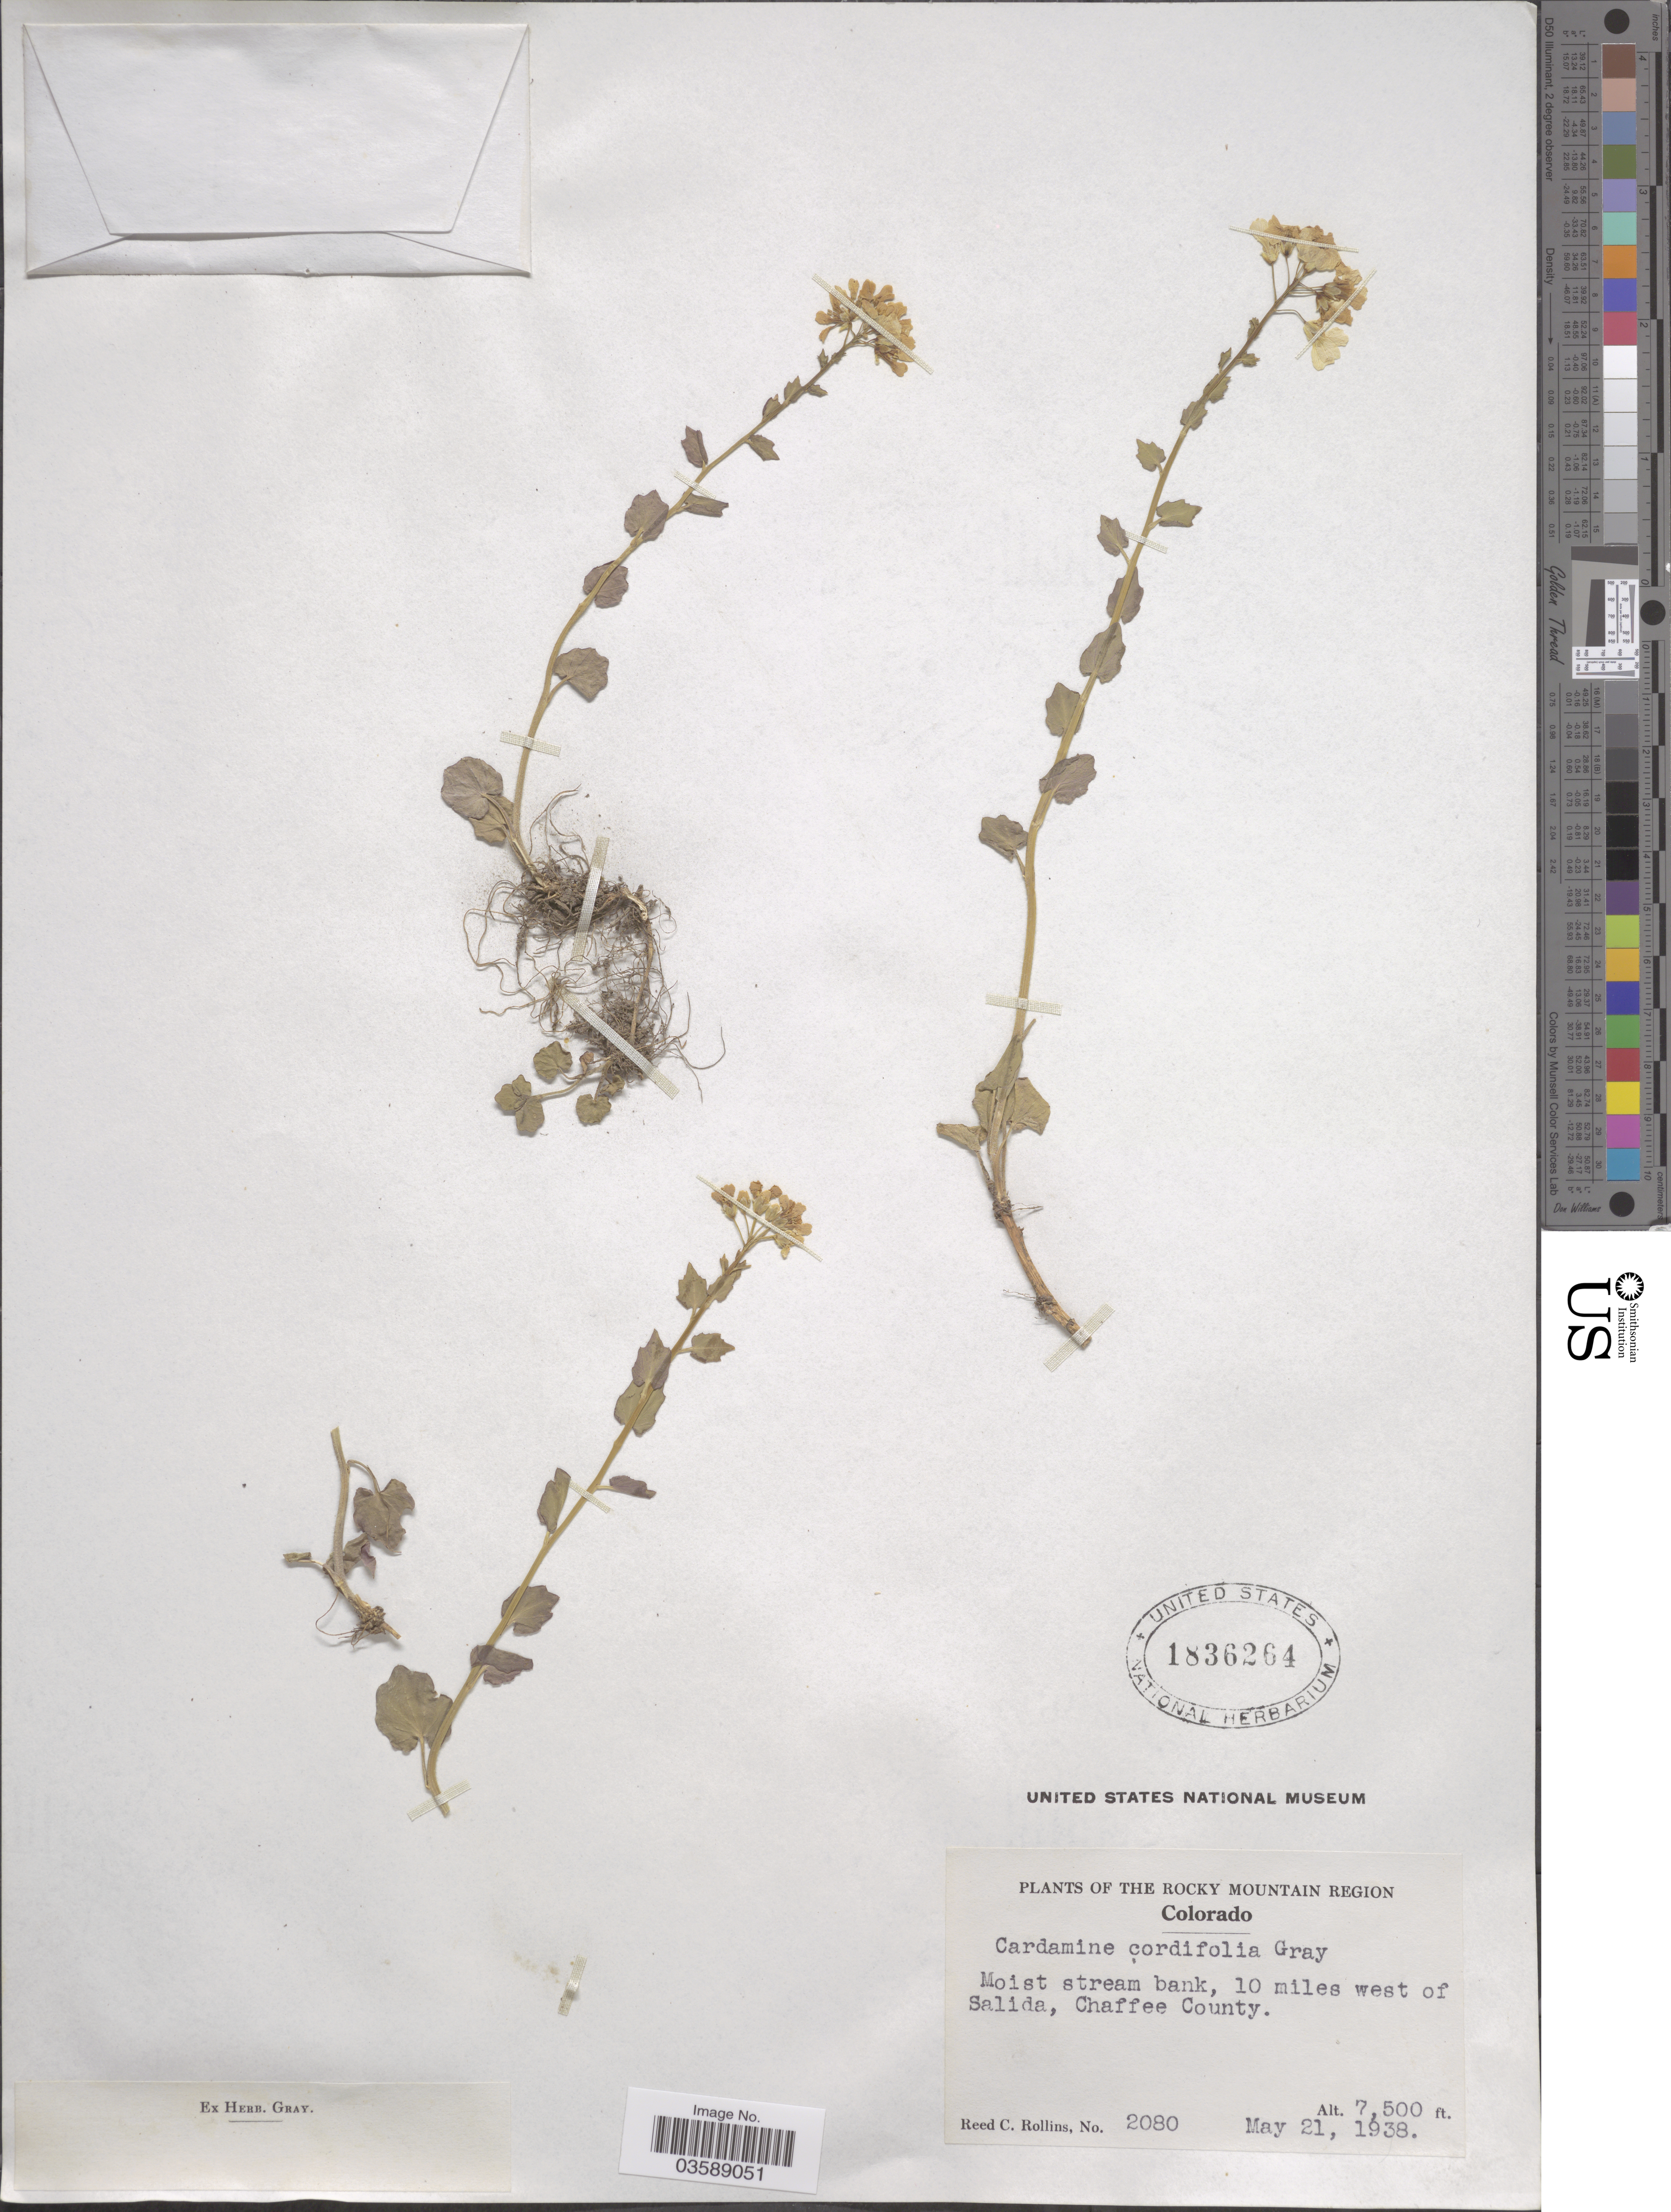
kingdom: Plantae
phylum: Tracheophyta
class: Magnoliopsida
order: Brassicales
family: Brassicaceae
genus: Cardamine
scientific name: Cardamine cordifolia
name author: A. Gray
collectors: R. C. Rollins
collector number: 2080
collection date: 1938-05-21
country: United States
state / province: Colorado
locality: The Rocky Mountain Region. Moist stream bank, 10 miles west of Salida, Chaffee County.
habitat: moist stream bank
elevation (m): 2286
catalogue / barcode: US 1836264